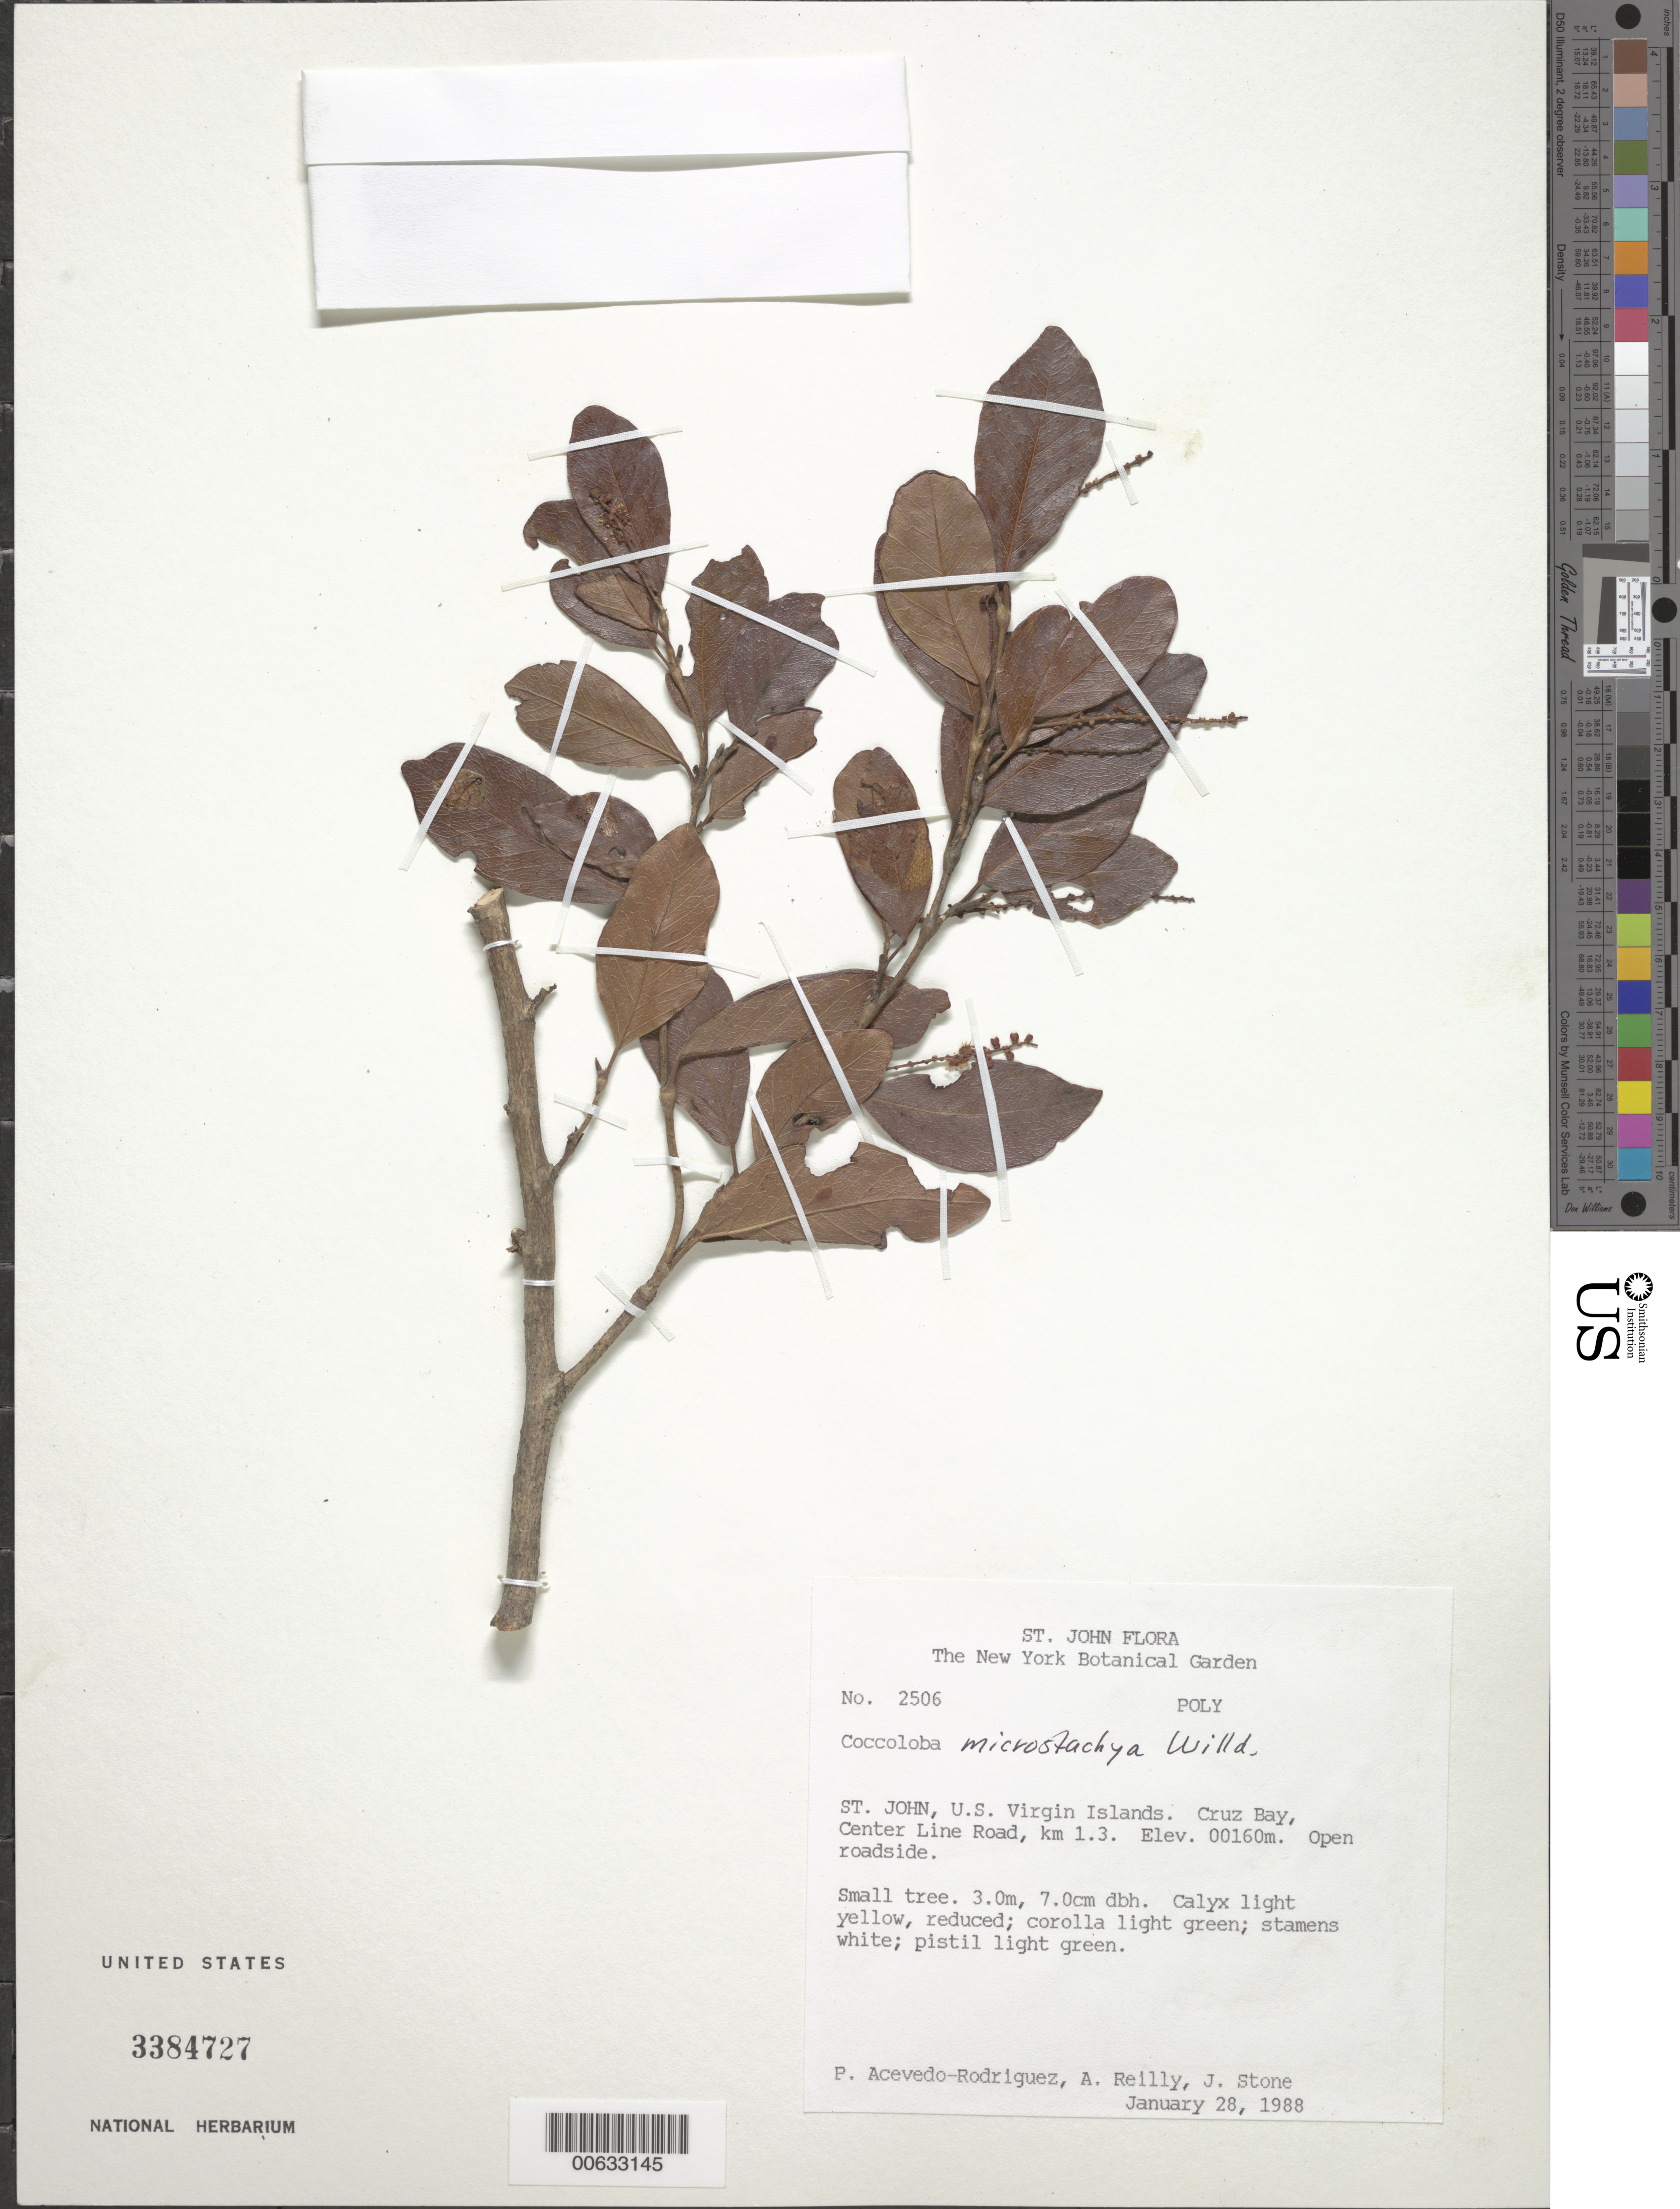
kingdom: Plantae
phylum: Tracheophyta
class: Magnoliopsida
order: Caryophyllales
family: Polygonaceae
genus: Coccoloba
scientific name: Coccoloba microstachya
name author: Willd.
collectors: P. Acevedo-Rodr., A. Reilly & J. Stone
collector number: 2506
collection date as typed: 28 Jan 1988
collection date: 1988-01-28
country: U.S. Virgin Islands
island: St. John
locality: Cruz Bay Quarter; Center Line Road, km. 1.3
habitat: Open roadside.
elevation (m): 160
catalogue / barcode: US 3384727